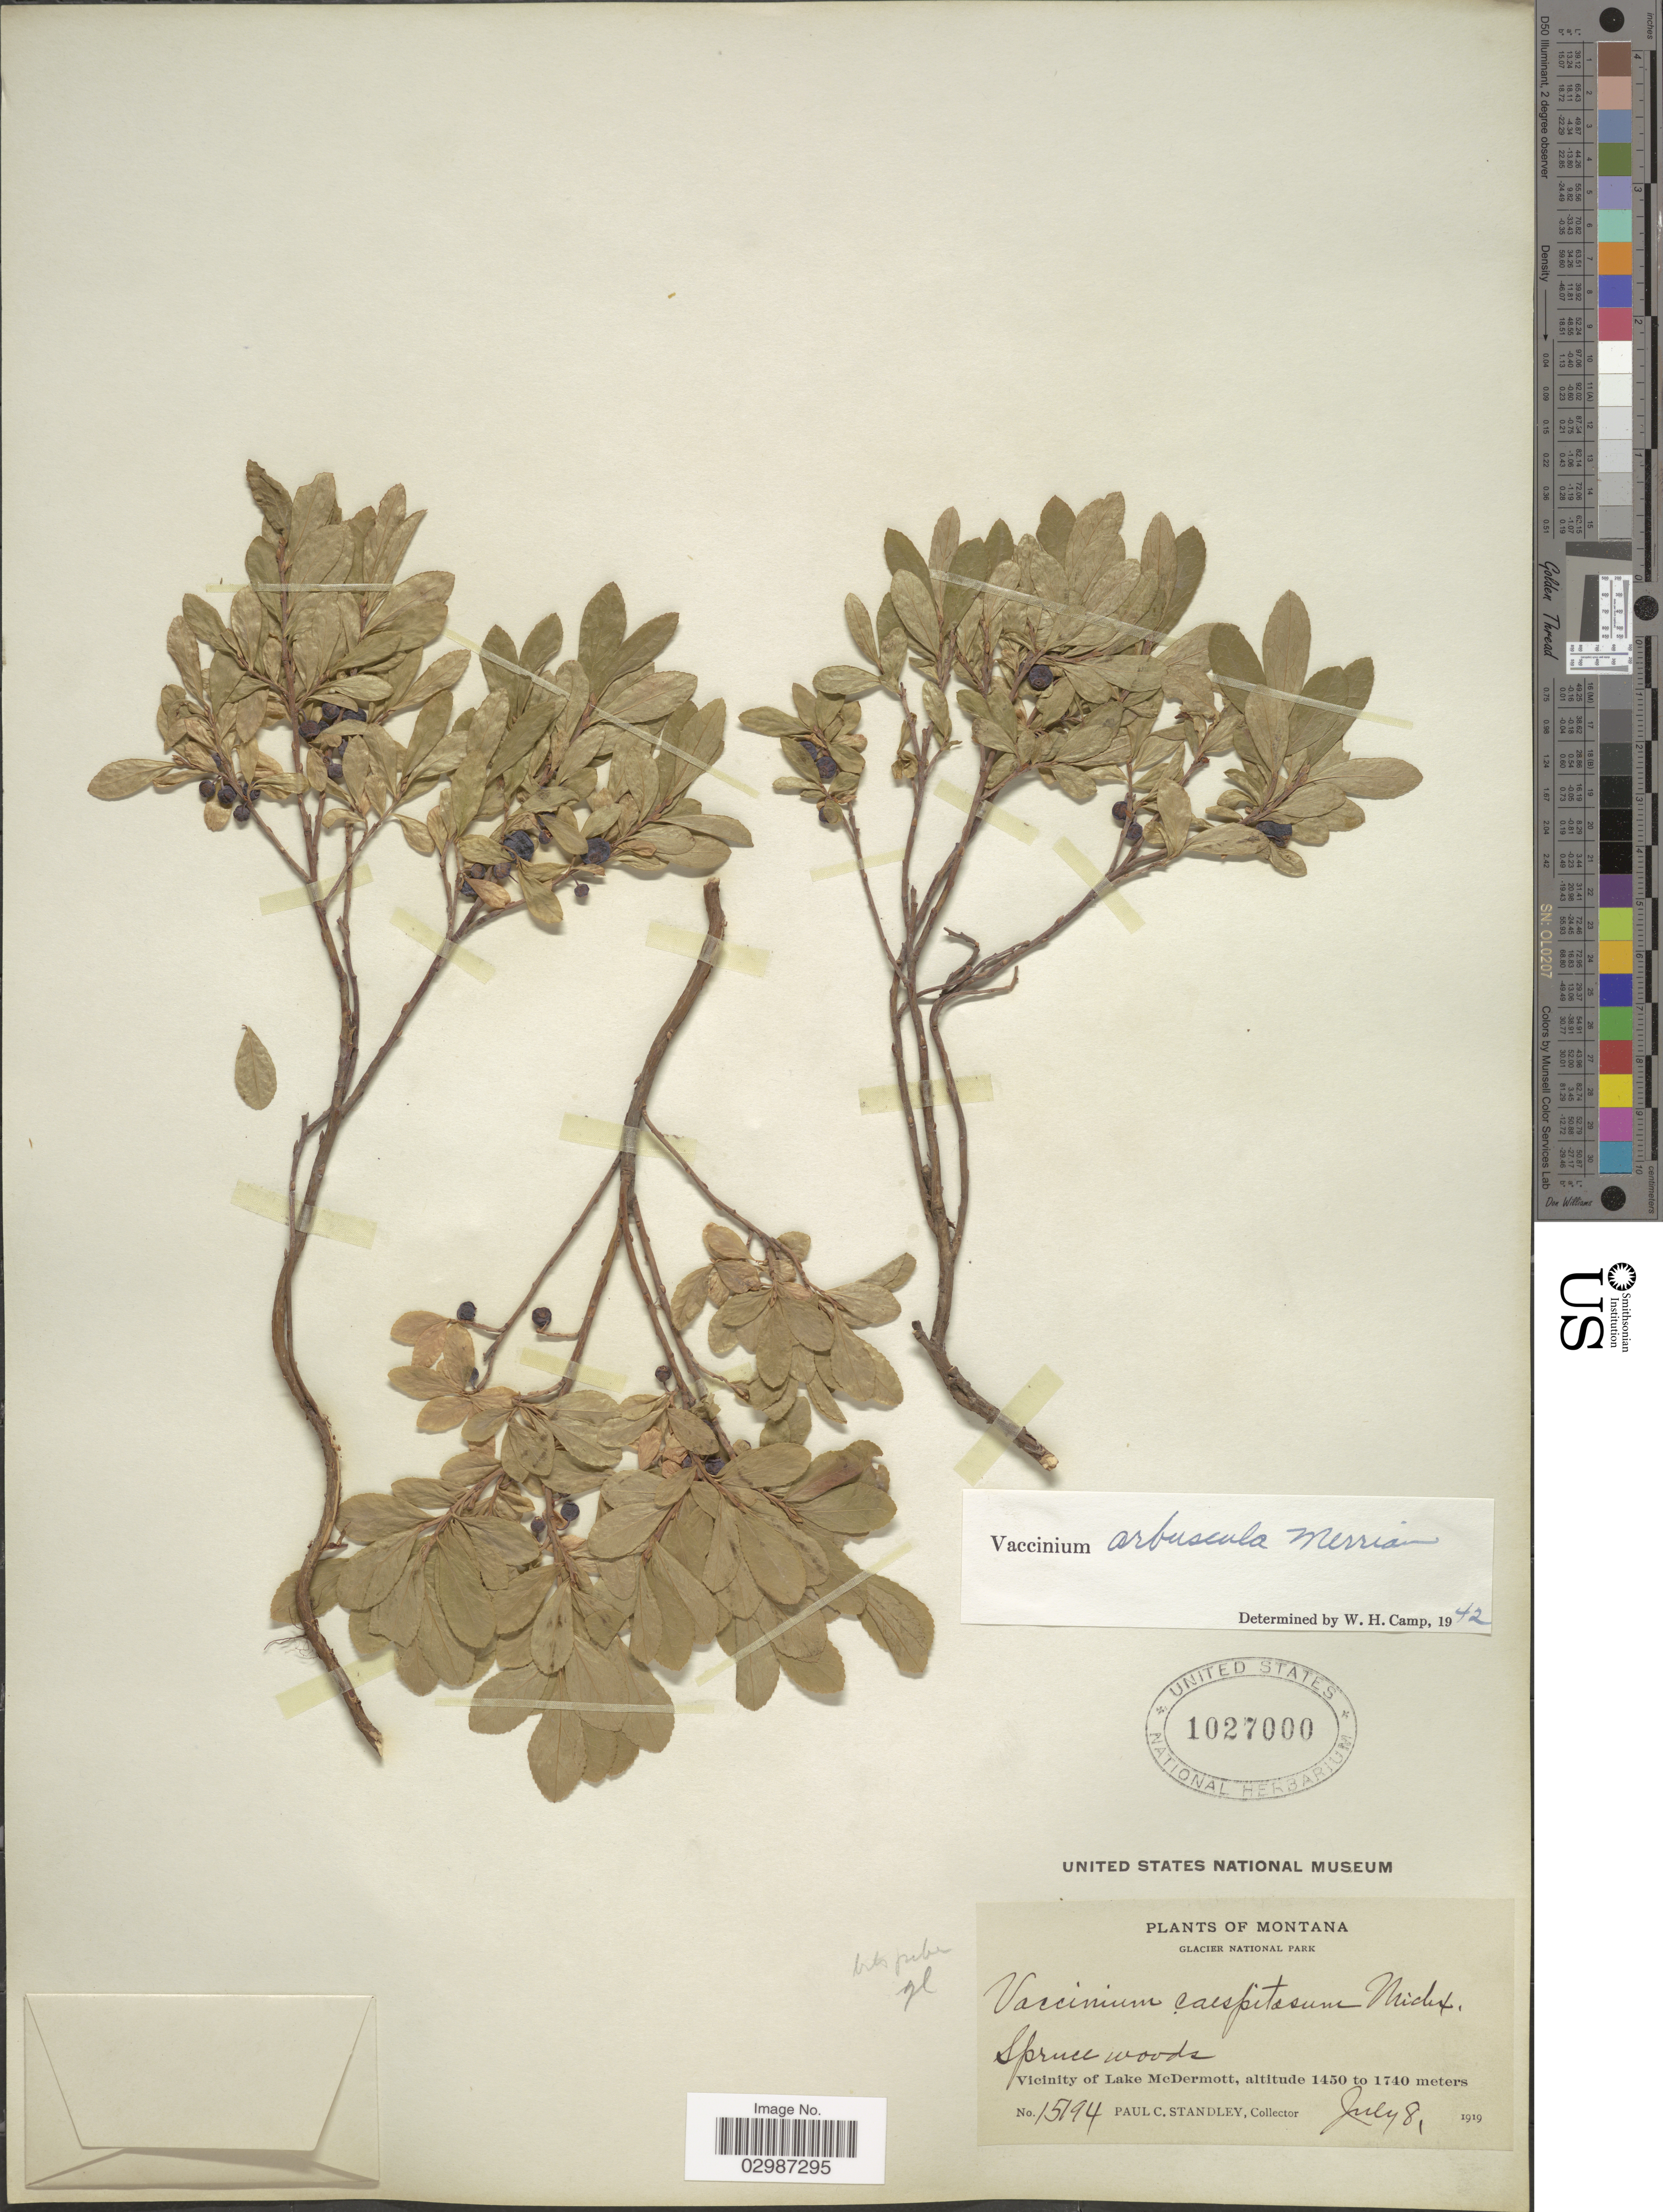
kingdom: Plantae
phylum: Tracheophyta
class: Magnoliopsida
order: Ericales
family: Ericaceae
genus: Vaccinium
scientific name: Vaccinium arbuscula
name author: (A. Gray) Merriam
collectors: P. C. Standley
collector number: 15194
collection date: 1919-07-08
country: United States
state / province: Montana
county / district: Glacier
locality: Glacier National Park, Spruce woods, Vicinity of Lake McDermott.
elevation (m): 1450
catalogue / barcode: US 1027000